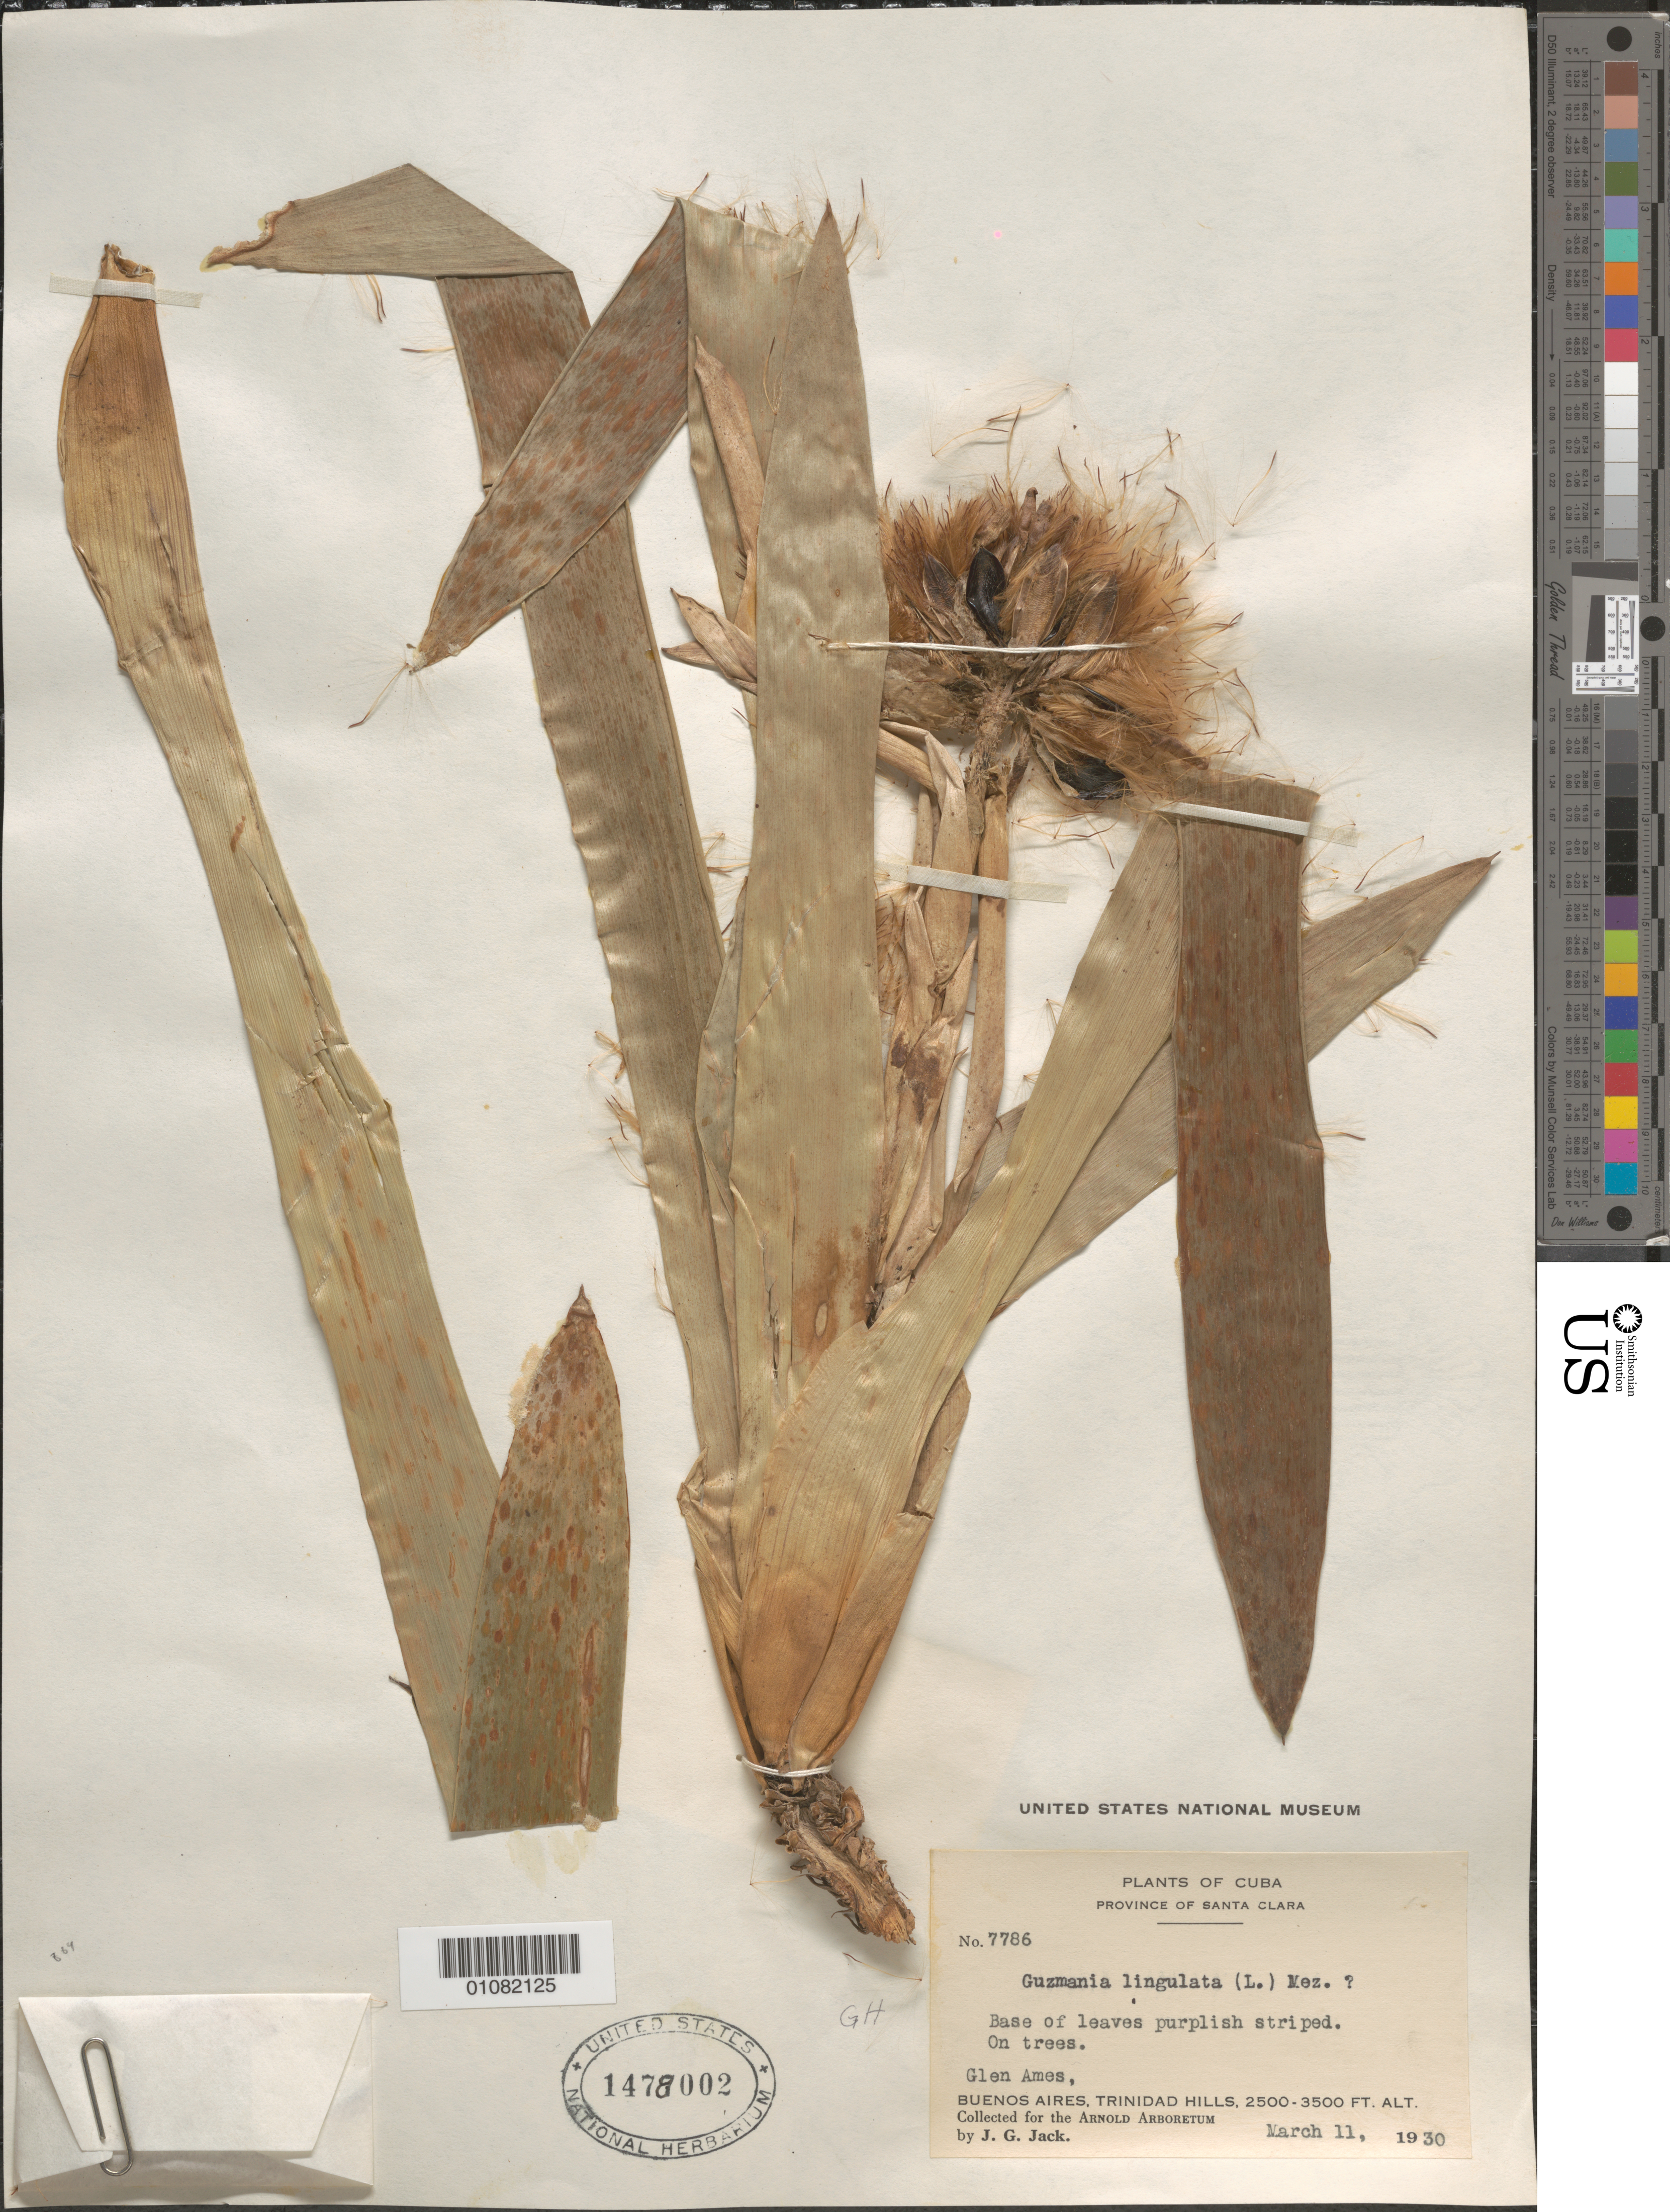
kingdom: Plantae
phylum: Tracheophyta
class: Liliopsida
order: Poales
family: Bromeliaceae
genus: Guzmania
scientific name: Guzmania lingulata var. lingulata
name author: (L.) Mez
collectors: J. G. Jack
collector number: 7786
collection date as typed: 11 Mar 1930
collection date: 1930-03-11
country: Cuba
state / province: Villa Clara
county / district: Santa Clara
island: Cuba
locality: Glen Ames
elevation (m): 762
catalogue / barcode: US 1478002